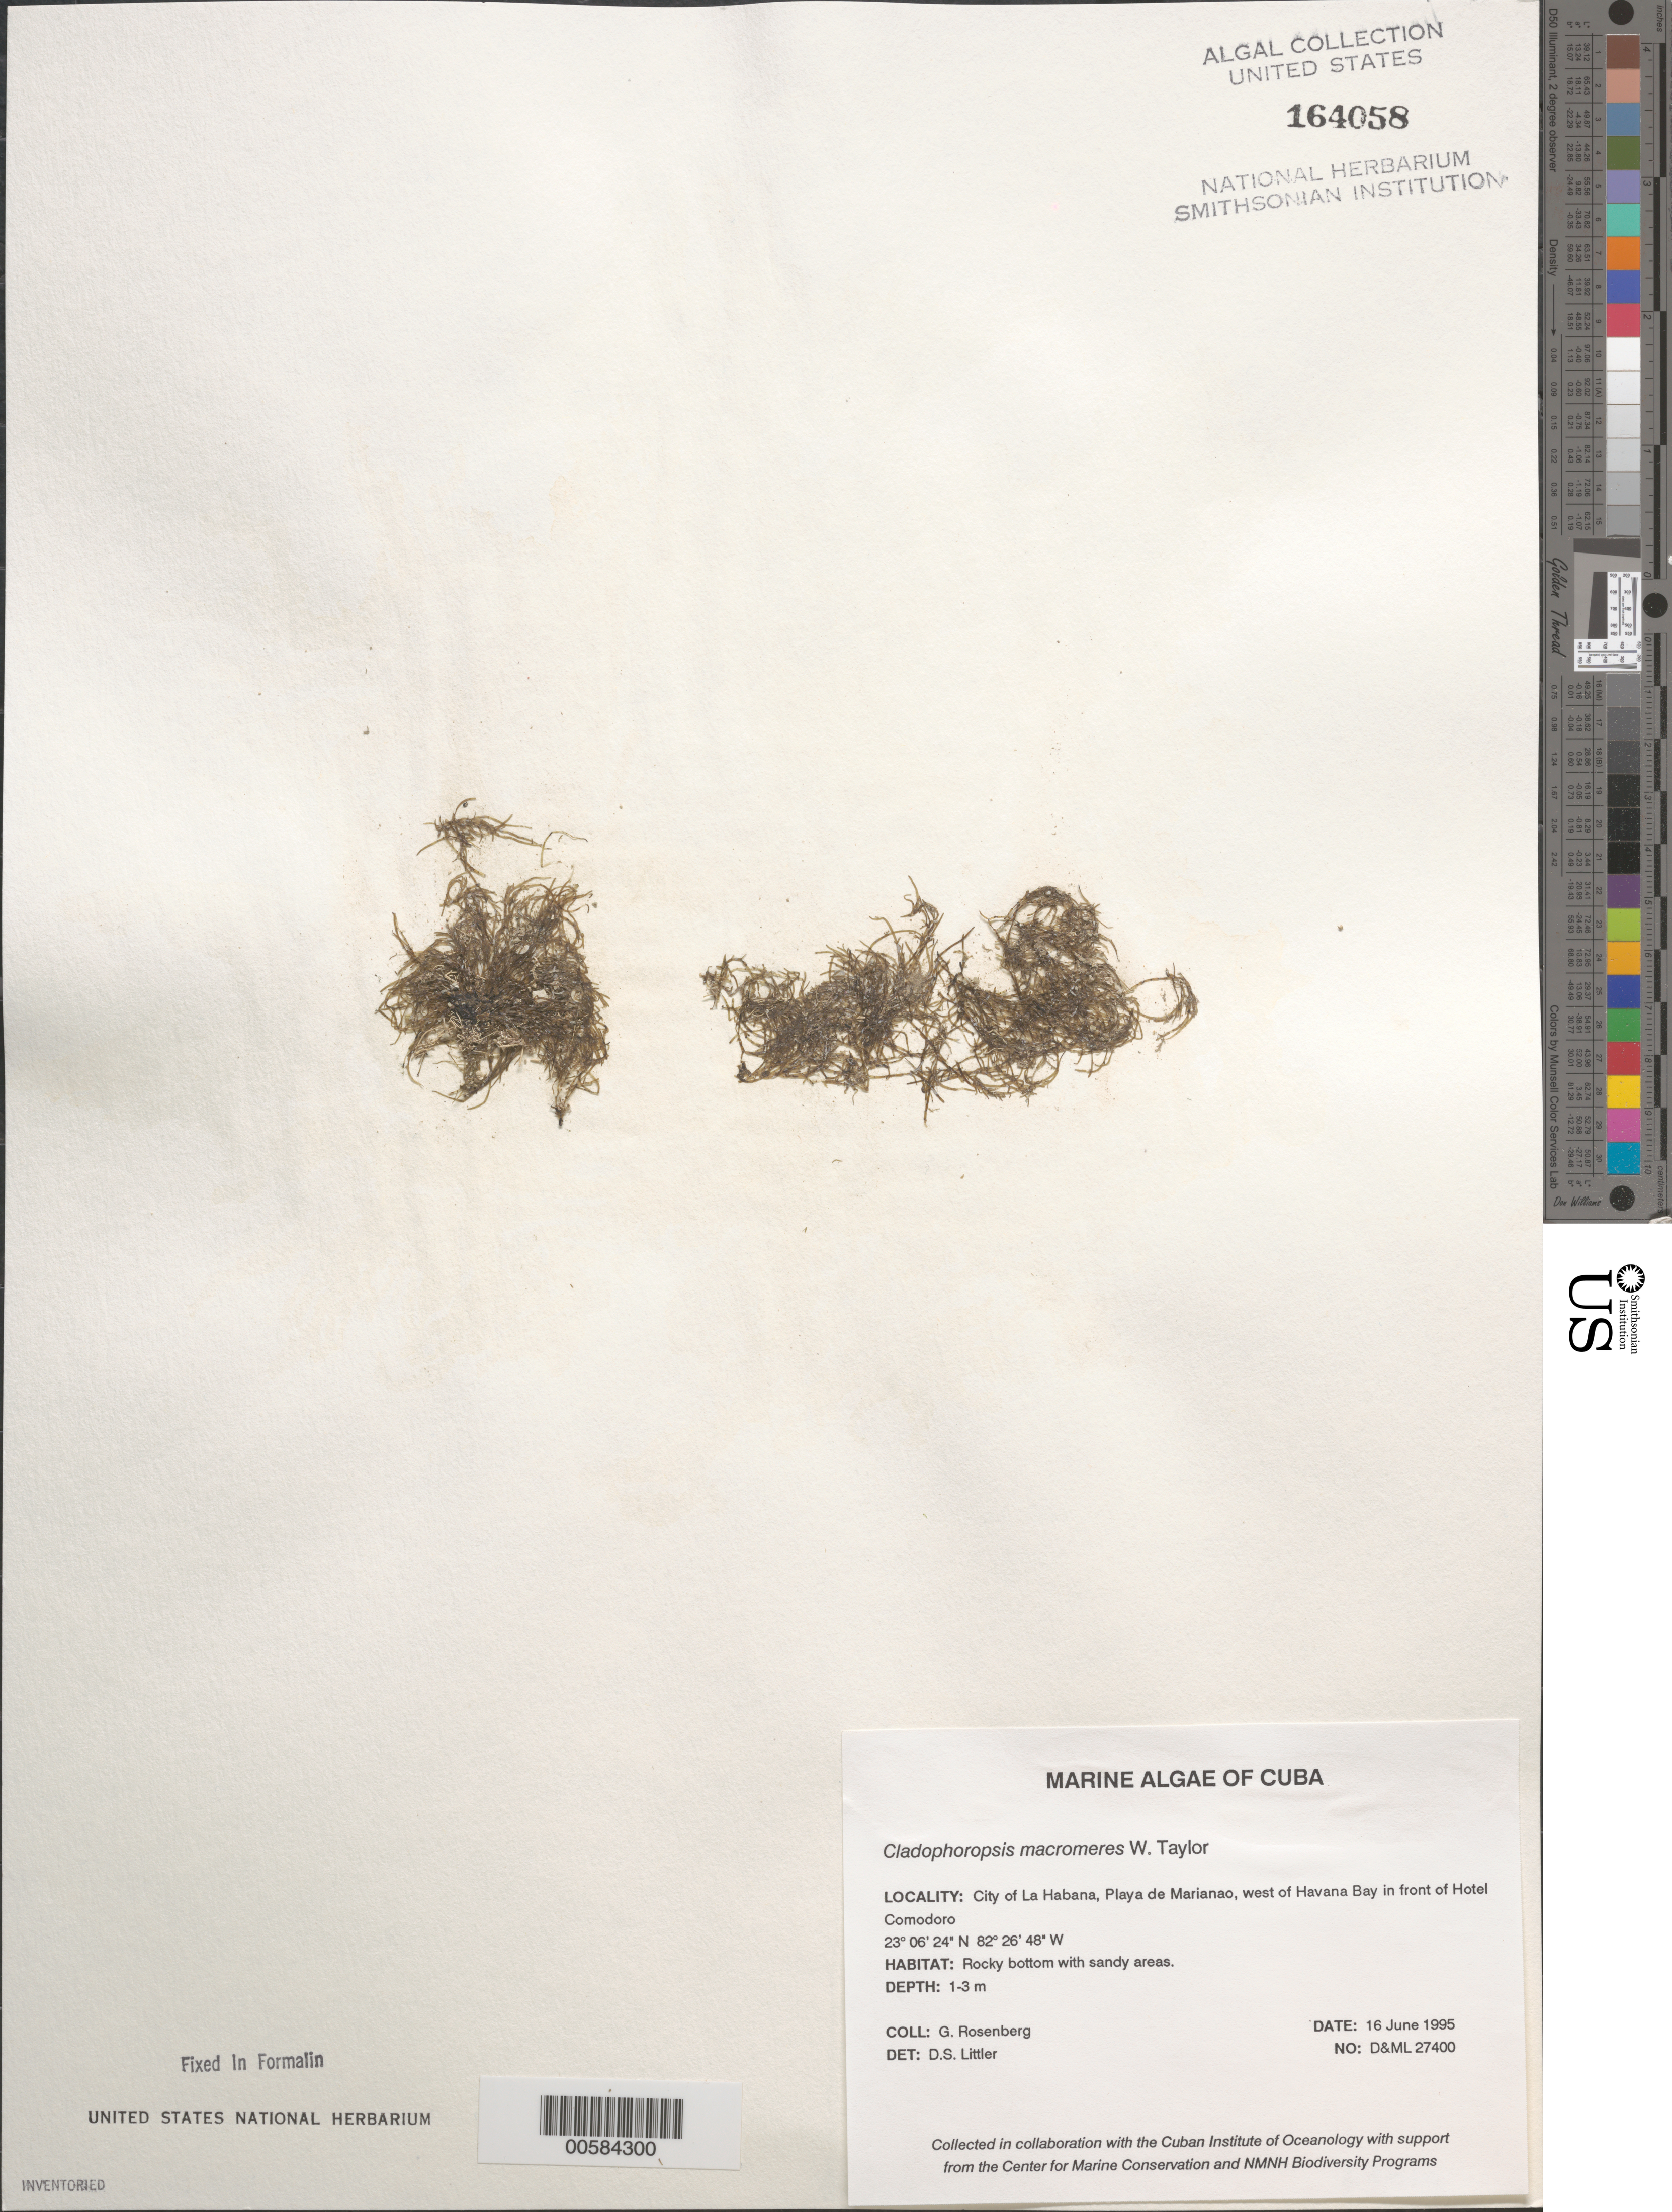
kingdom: Plantae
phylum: Chlorophyta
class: Ulvophyceae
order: Siphonocladales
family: Boodleaceae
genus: Cladophoropsis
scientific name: Cladophoropsis macromeres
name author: W.R. Taylor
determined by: Littler, D. S.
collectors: G. Rosenberg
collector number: D&ML 27400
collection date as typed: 16 Jun 1995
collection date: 1995-06-16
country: Cuba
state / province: La Habana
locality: La habana, playa de marianao, hotel comodoro, west of havana bay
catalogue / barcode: US 164058